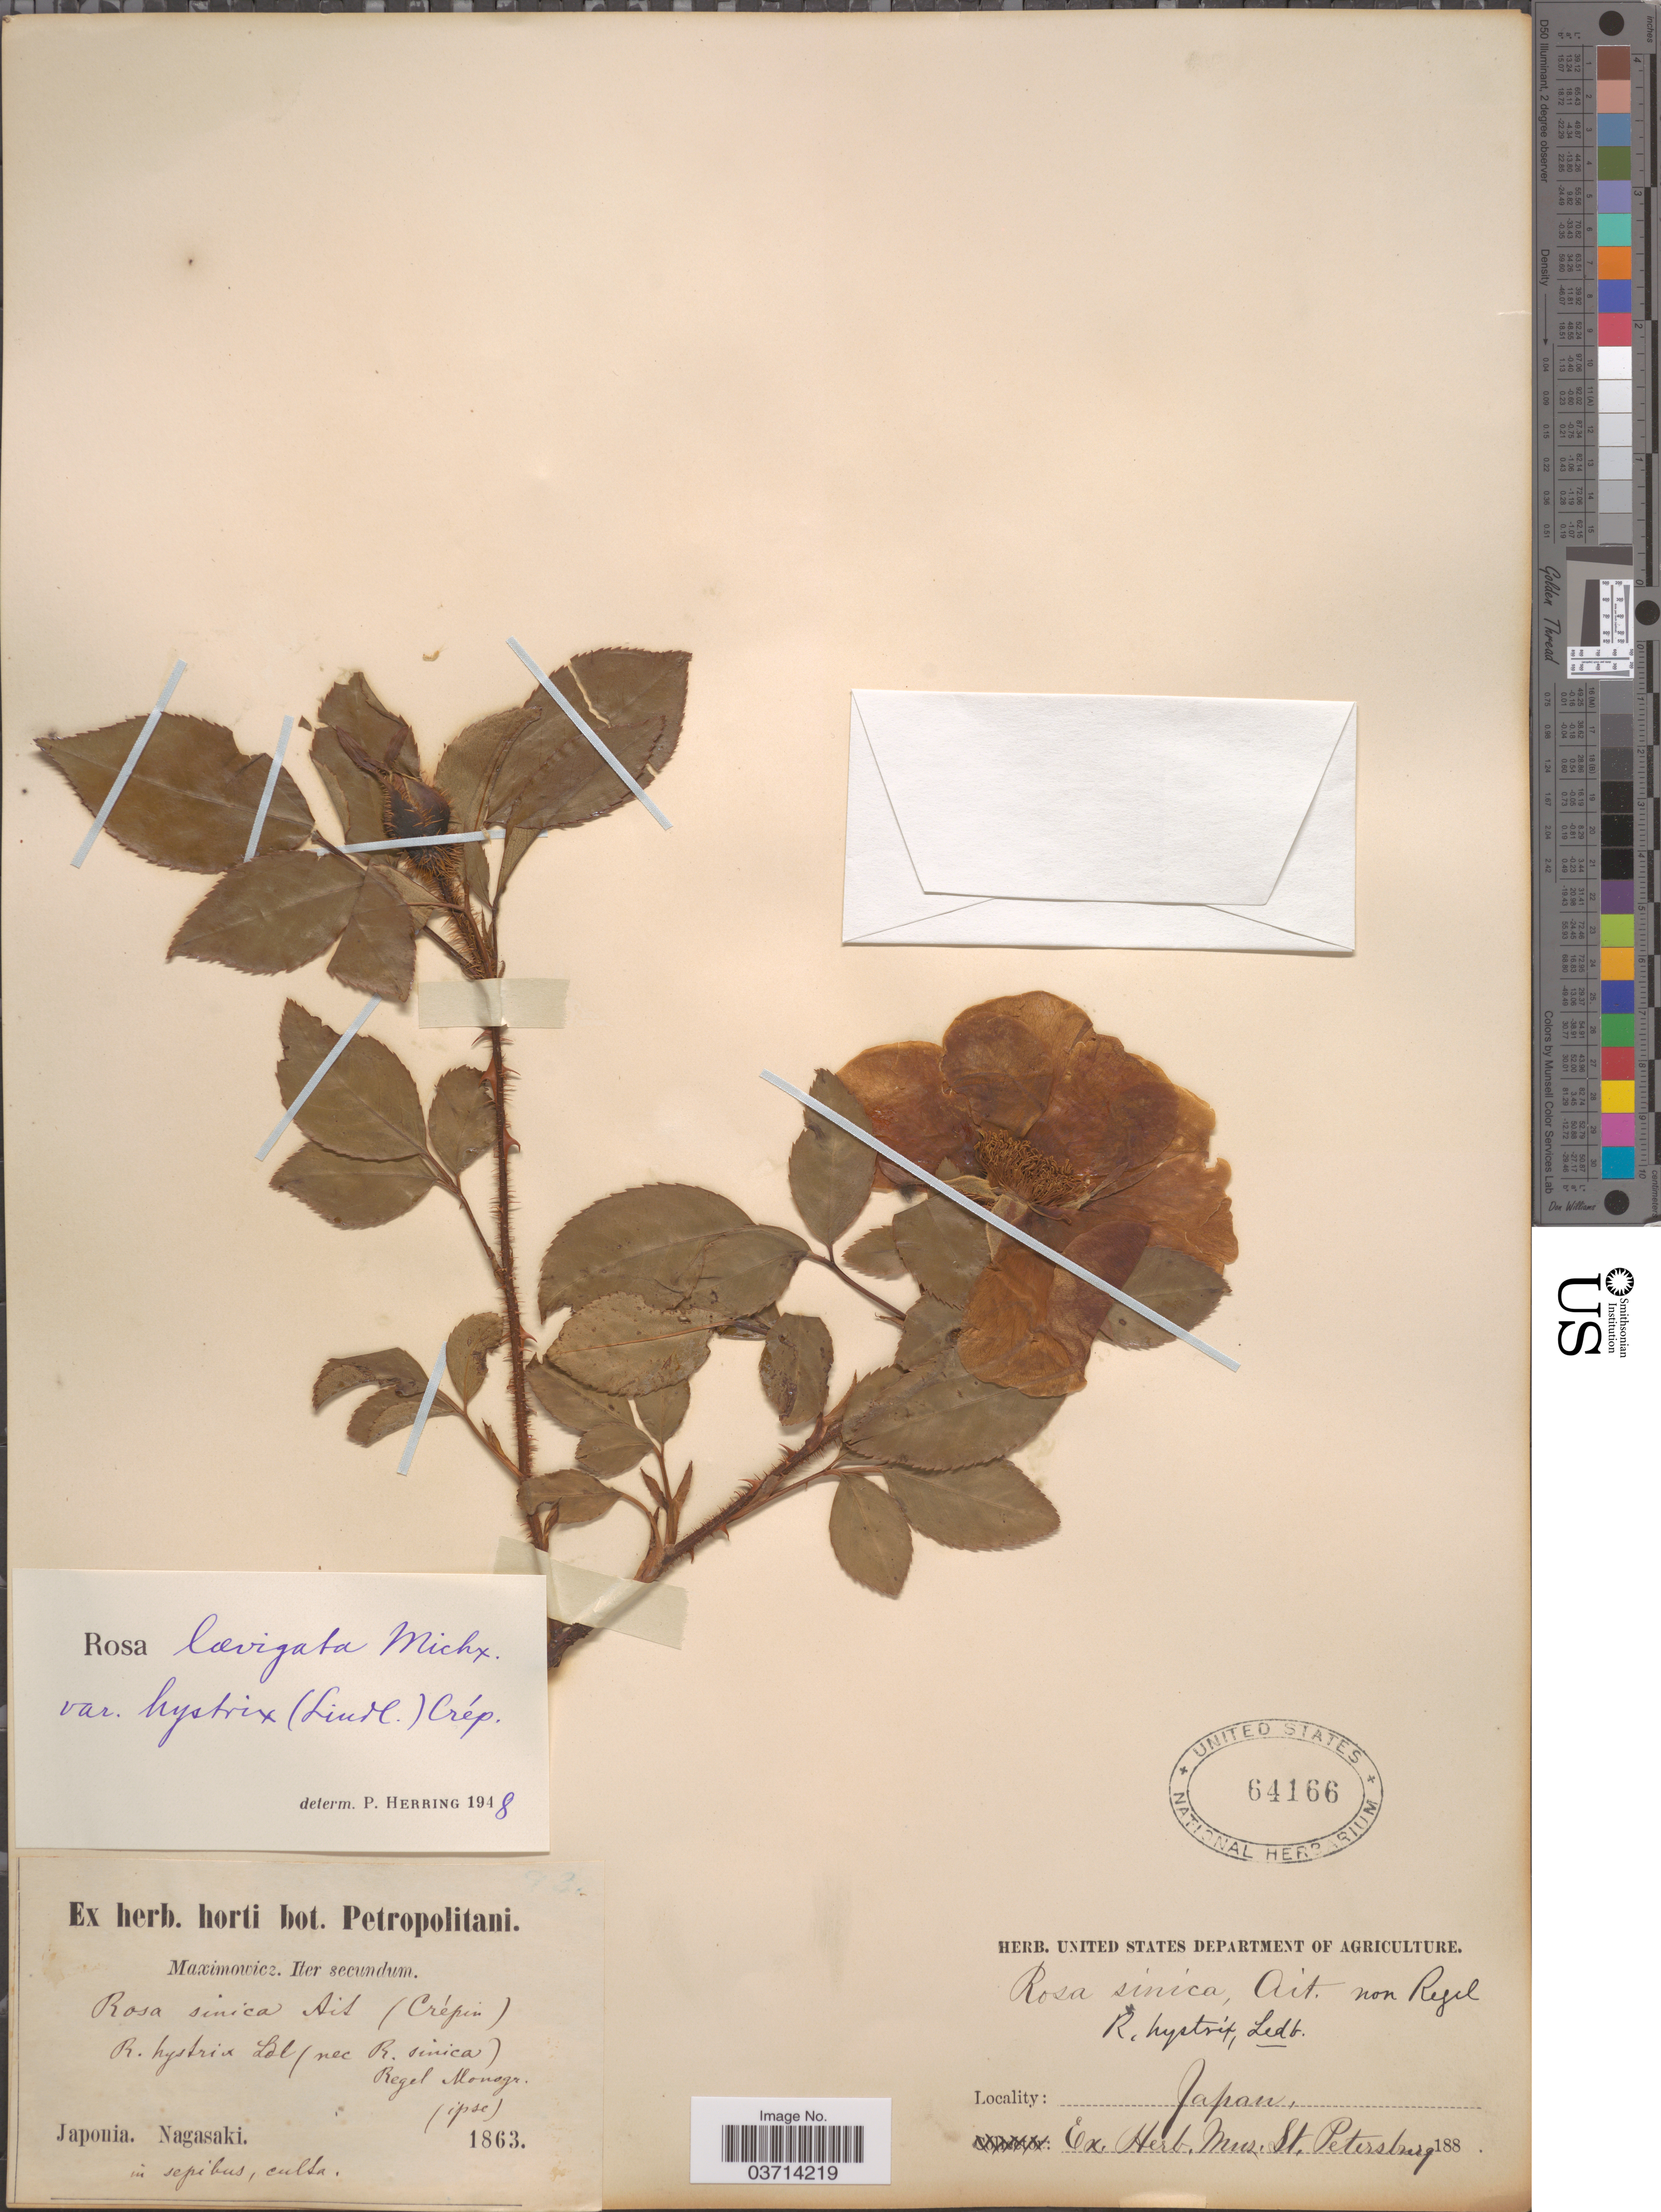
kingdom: Plantae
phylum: Tracheophyta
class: Magnoliopsida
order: Rosales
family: Rosaceae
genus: Rosa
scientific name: Rosa laevigata var. hystrix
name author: (Lindl.) Crép.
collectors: Maximowicz, --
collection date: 1863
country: Japan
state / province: Nagasaki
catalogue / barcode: US 64166